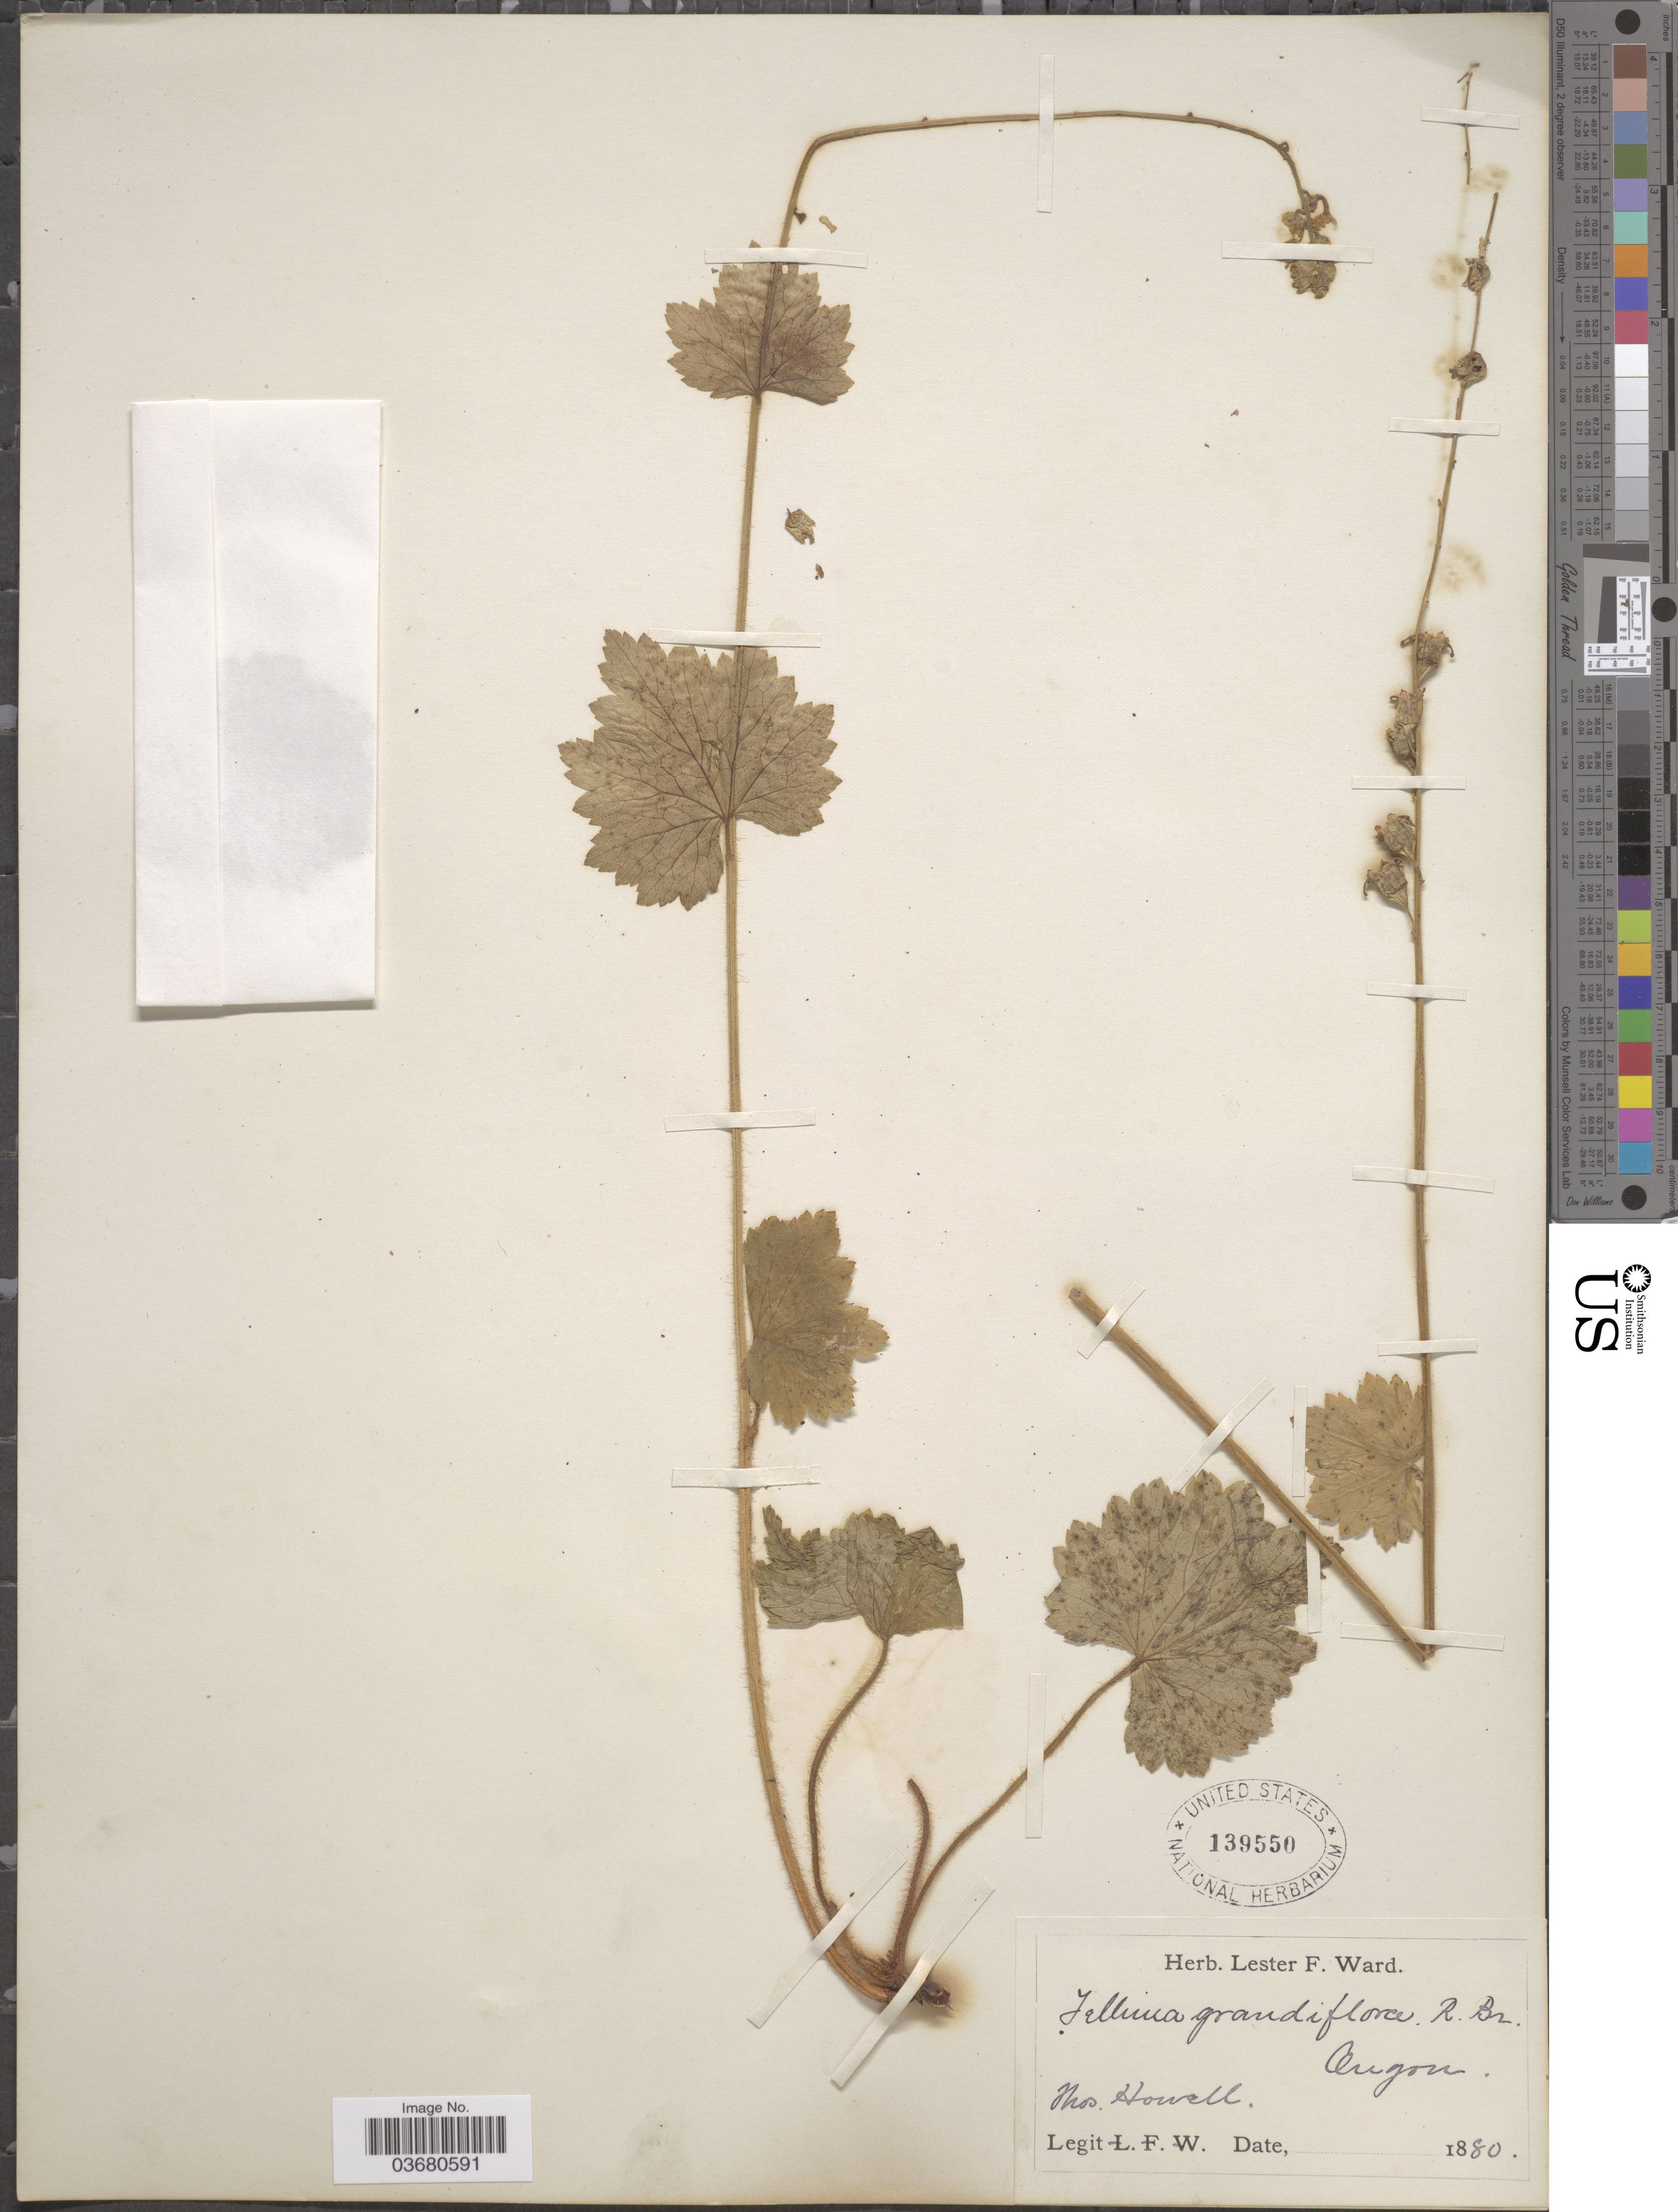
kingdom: Plantae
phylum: Tracheophyta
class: Magnoliopsida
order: Saxifragales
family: Saxifragaceae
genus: Tellima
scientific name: Tellima grandiflora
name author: (Pursh) Douglas ex Lindl.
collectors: Howell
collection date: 1880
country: United States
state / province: Oregon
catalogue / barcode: US 139550